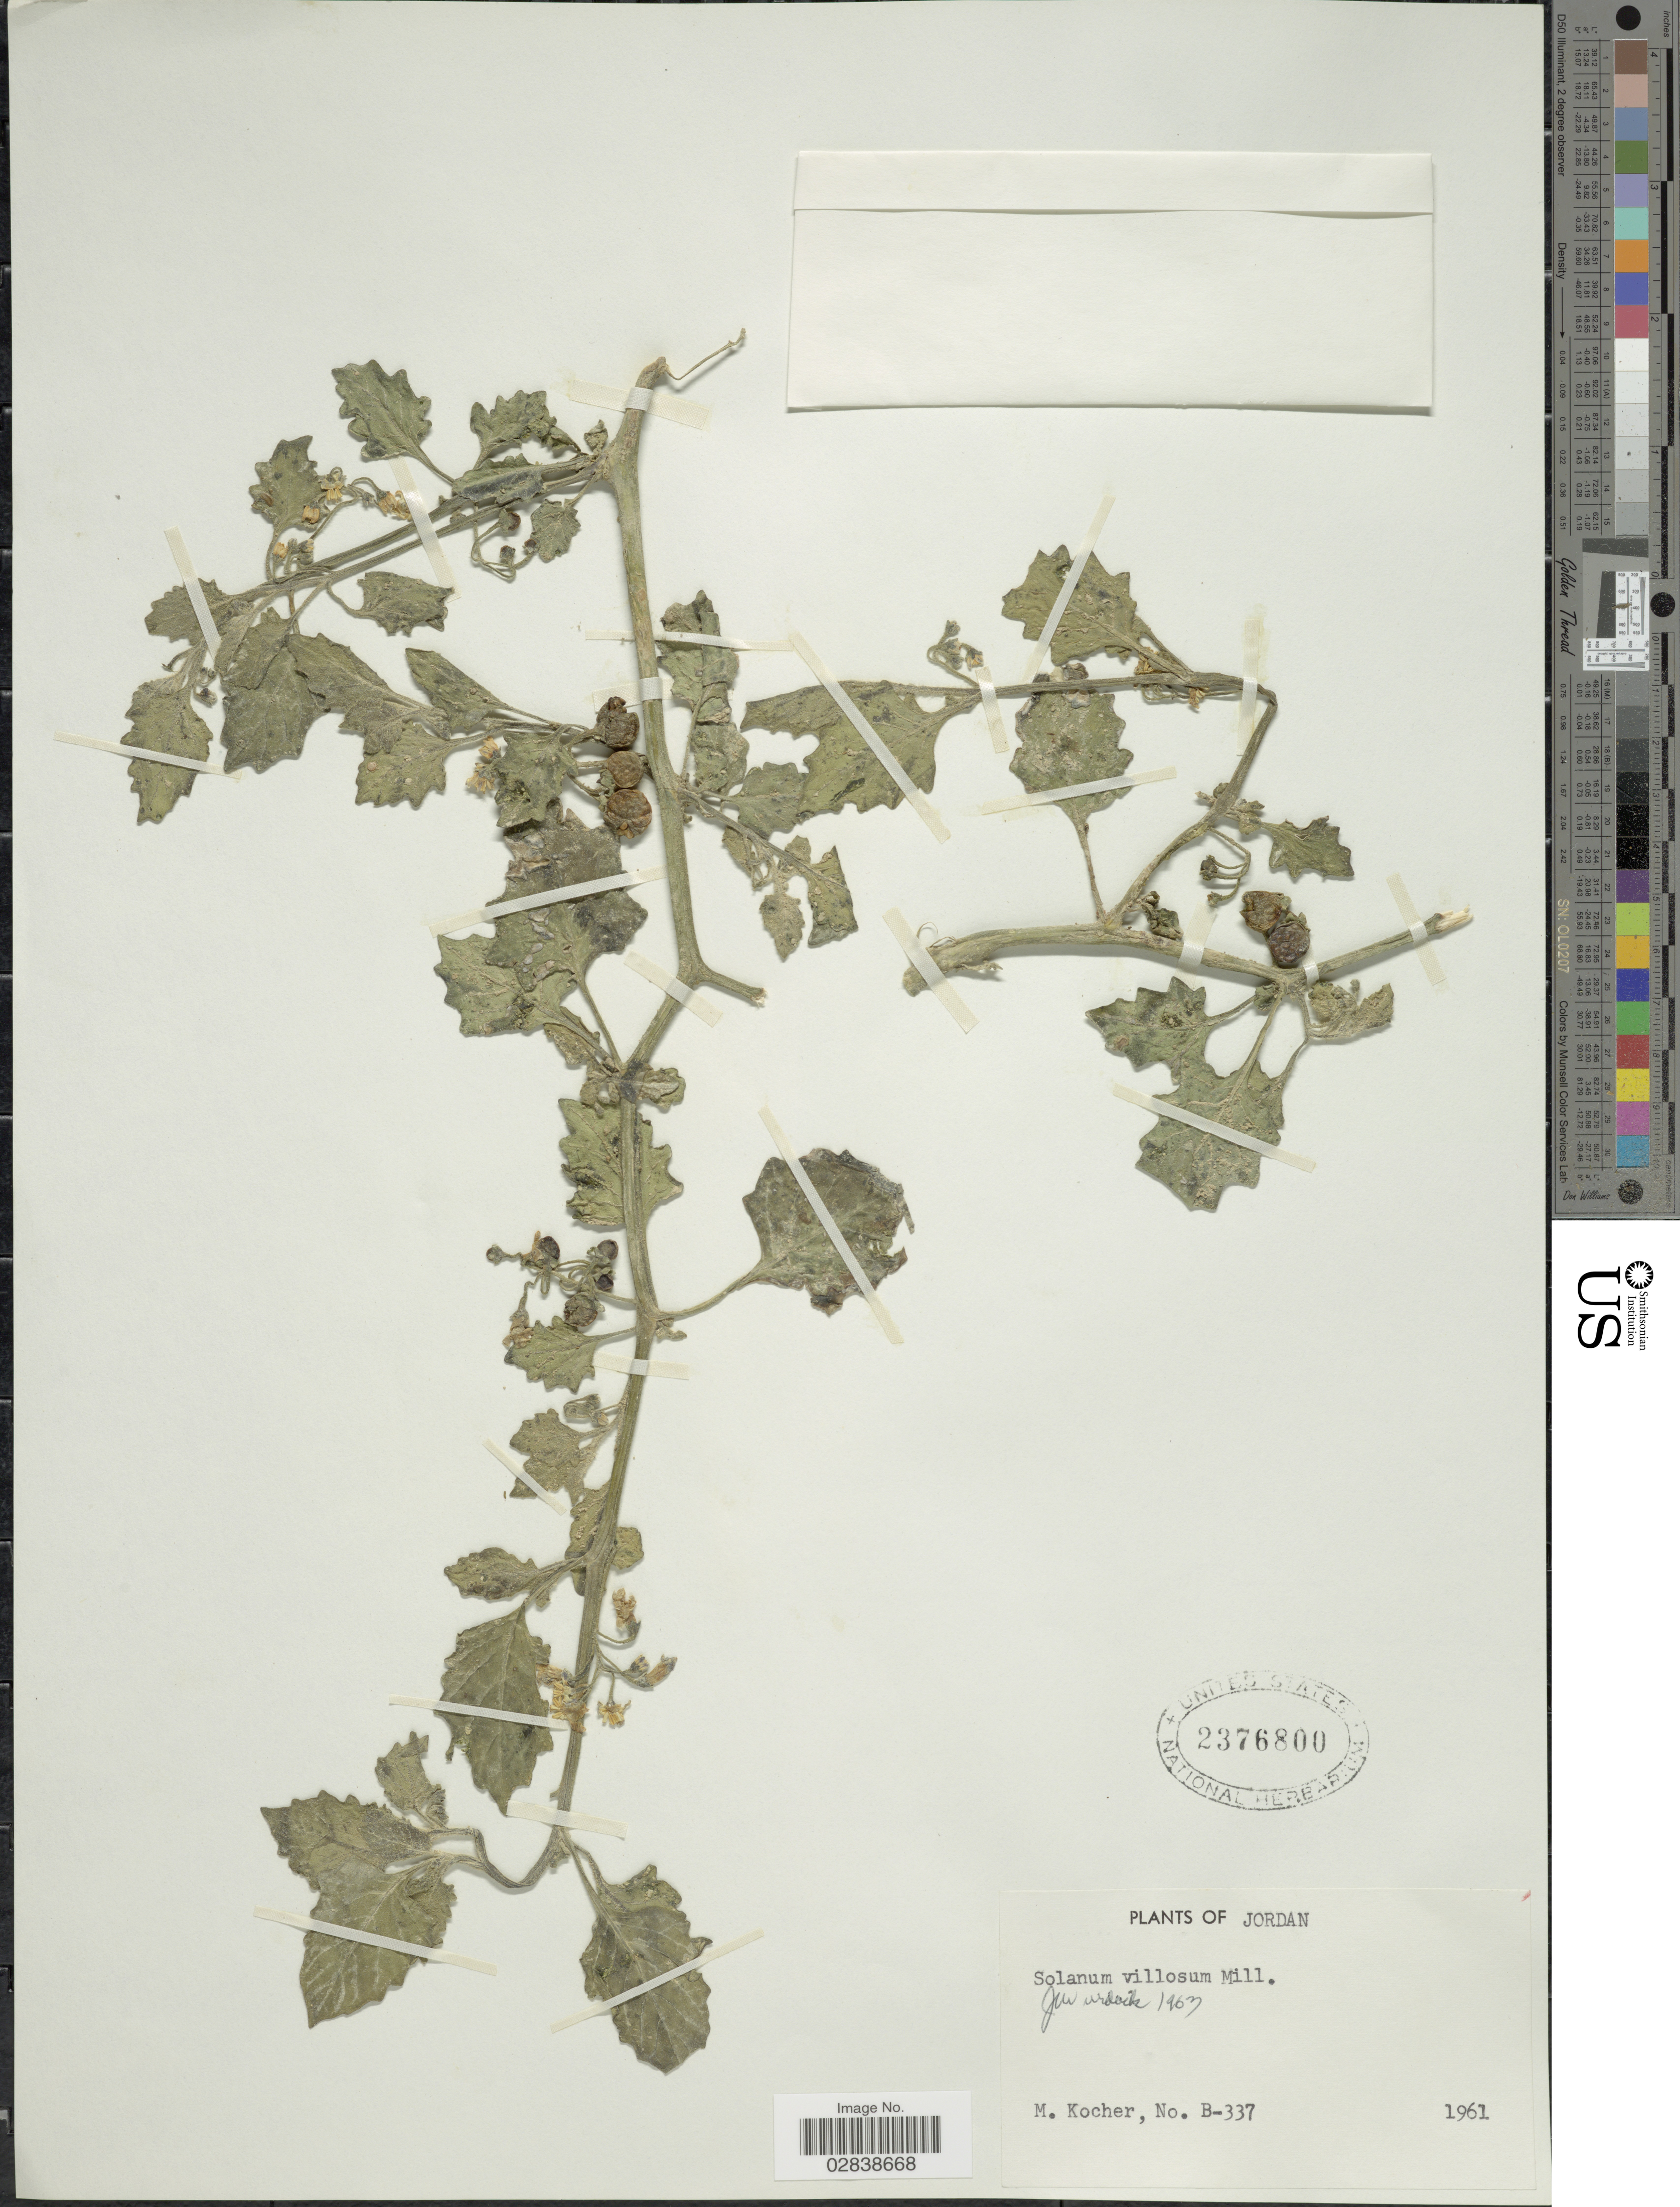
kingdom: Plantae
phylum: Tracheophyta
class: Magnoliopsida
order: Solanales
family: Solanaceae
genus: Solanum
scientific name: Solanum villosum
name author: Mill.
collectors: M. Kocher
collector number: B-337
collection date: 1961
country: Jordan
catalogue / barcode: US 2376800